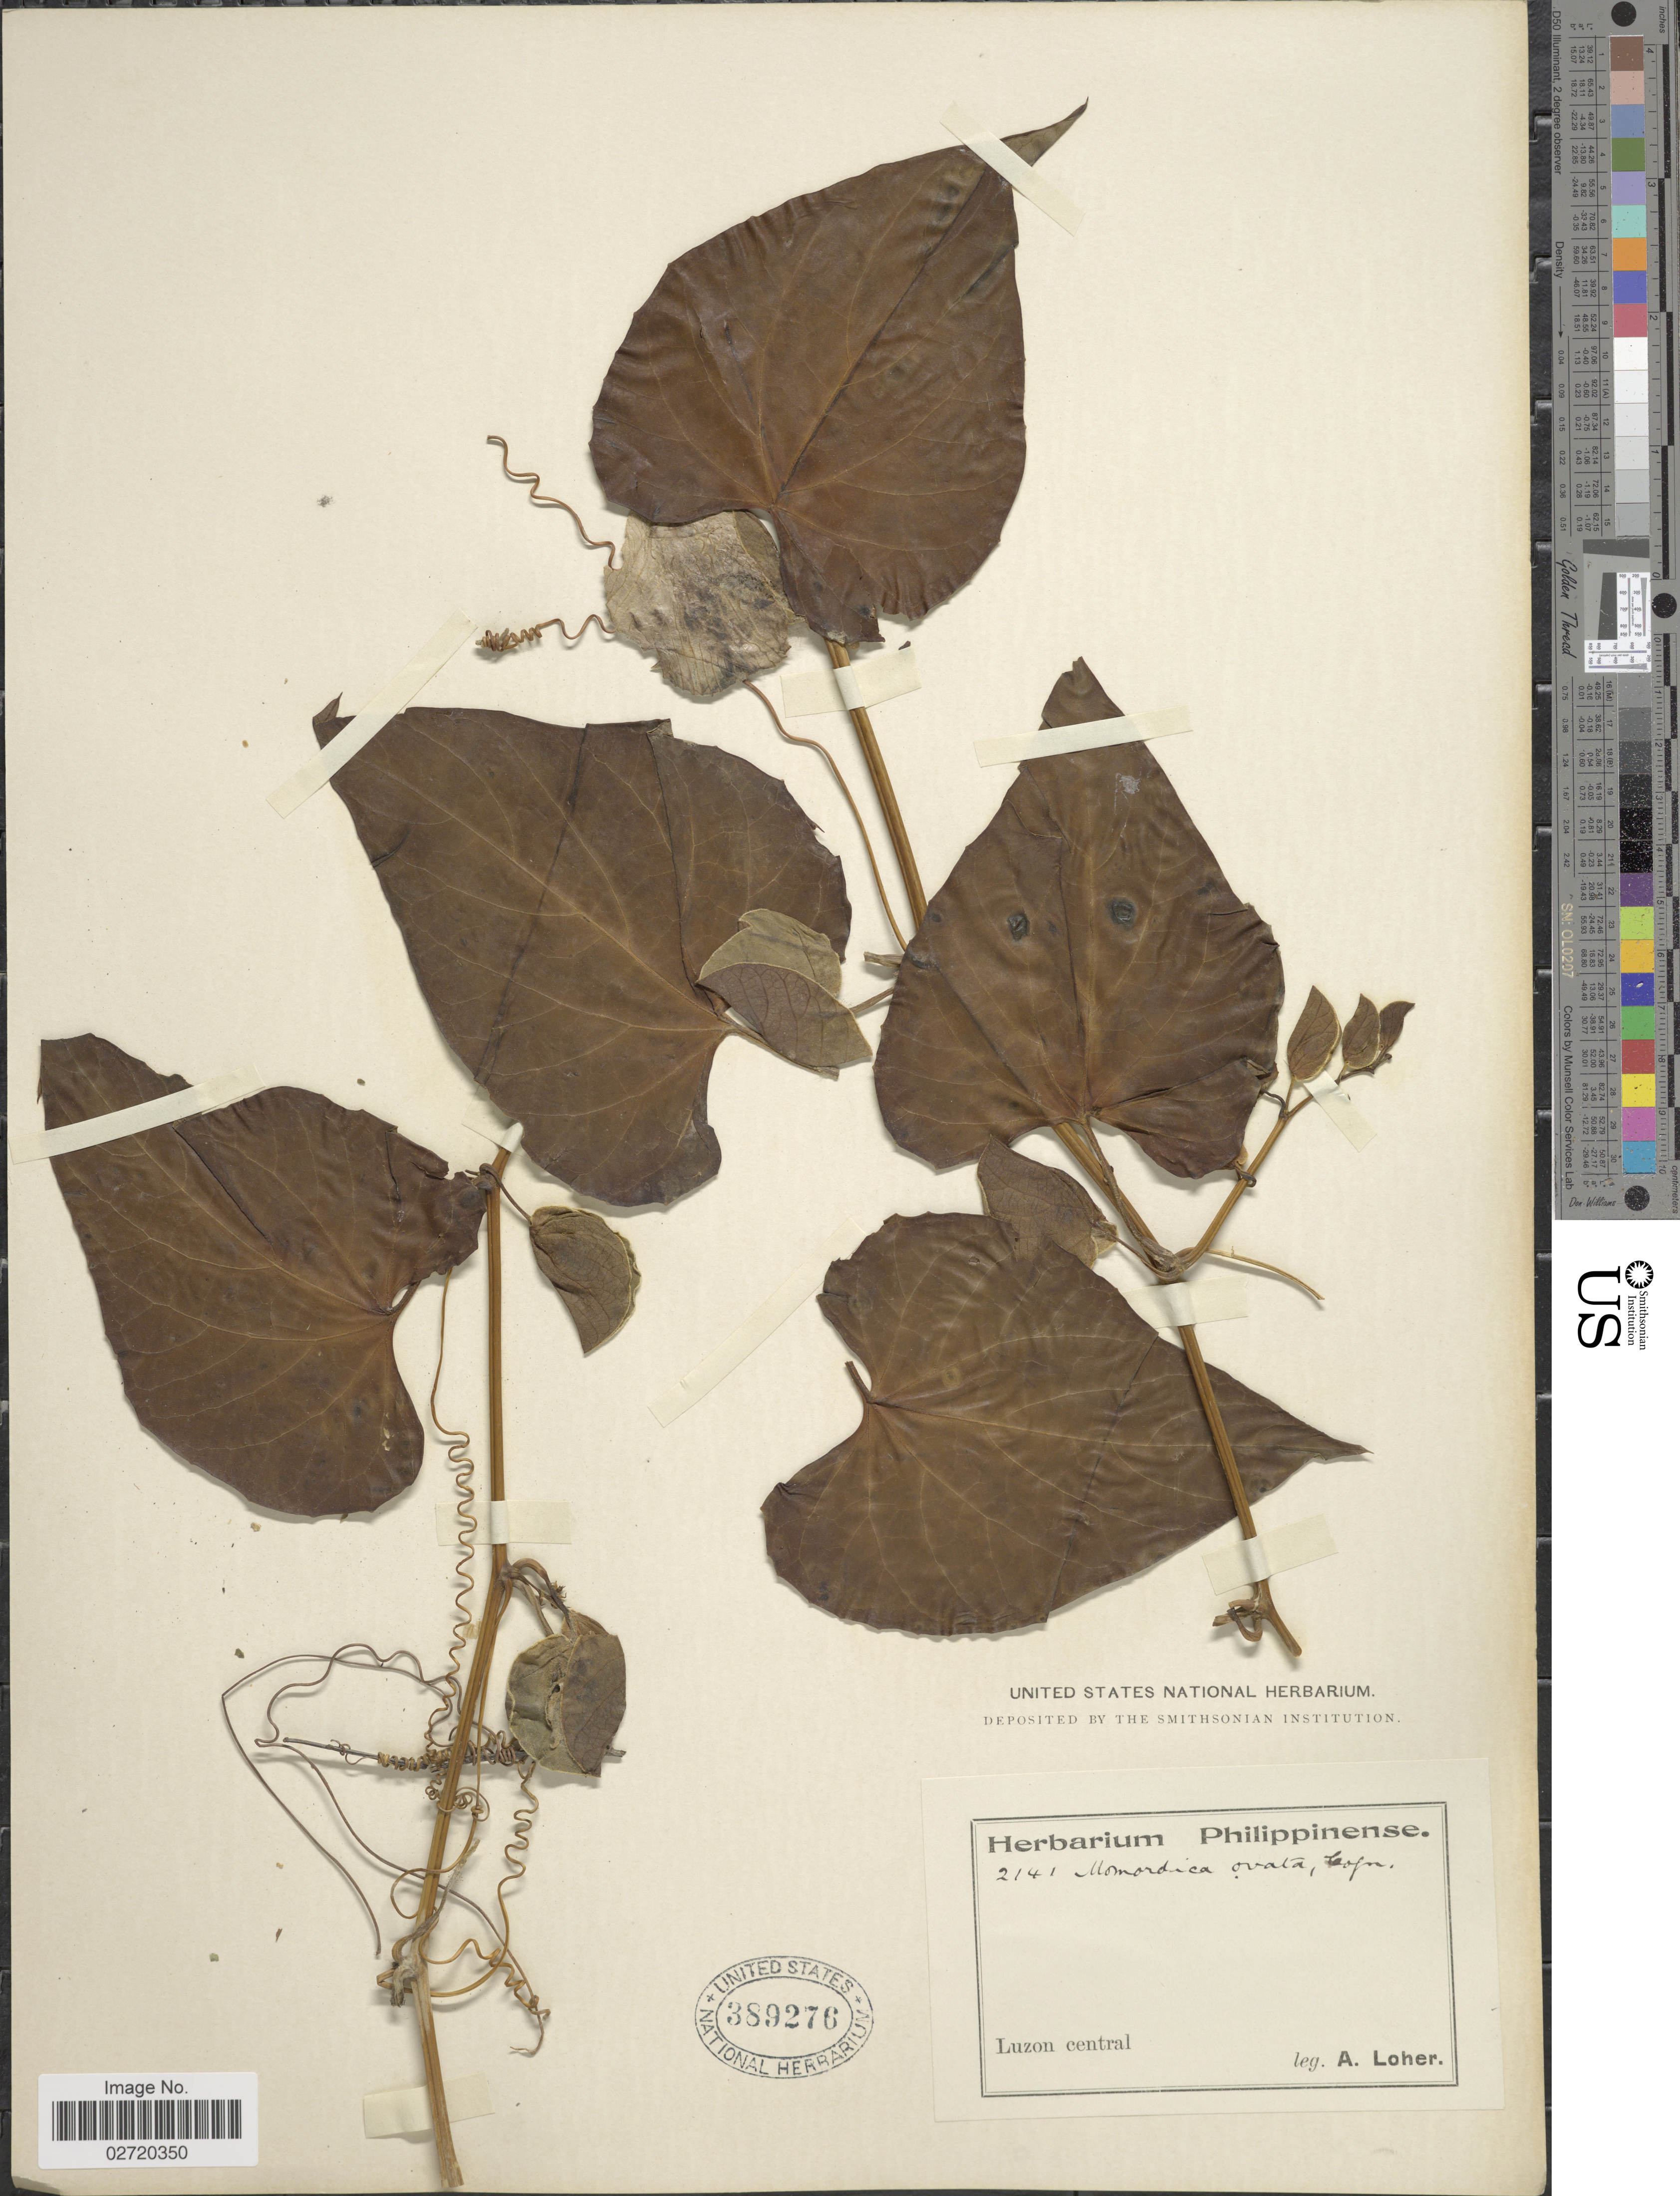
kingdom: Plantae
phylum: Tracheophyta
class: Magnoliopsida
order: Cucurbitales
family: Cucurbitaceae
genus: Momordica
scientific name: Momordica ovata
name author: Cogn.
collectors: A. Loher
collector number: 2141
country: Philippines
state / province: Central Luzon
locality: Luzon Central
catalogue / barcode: US 389276